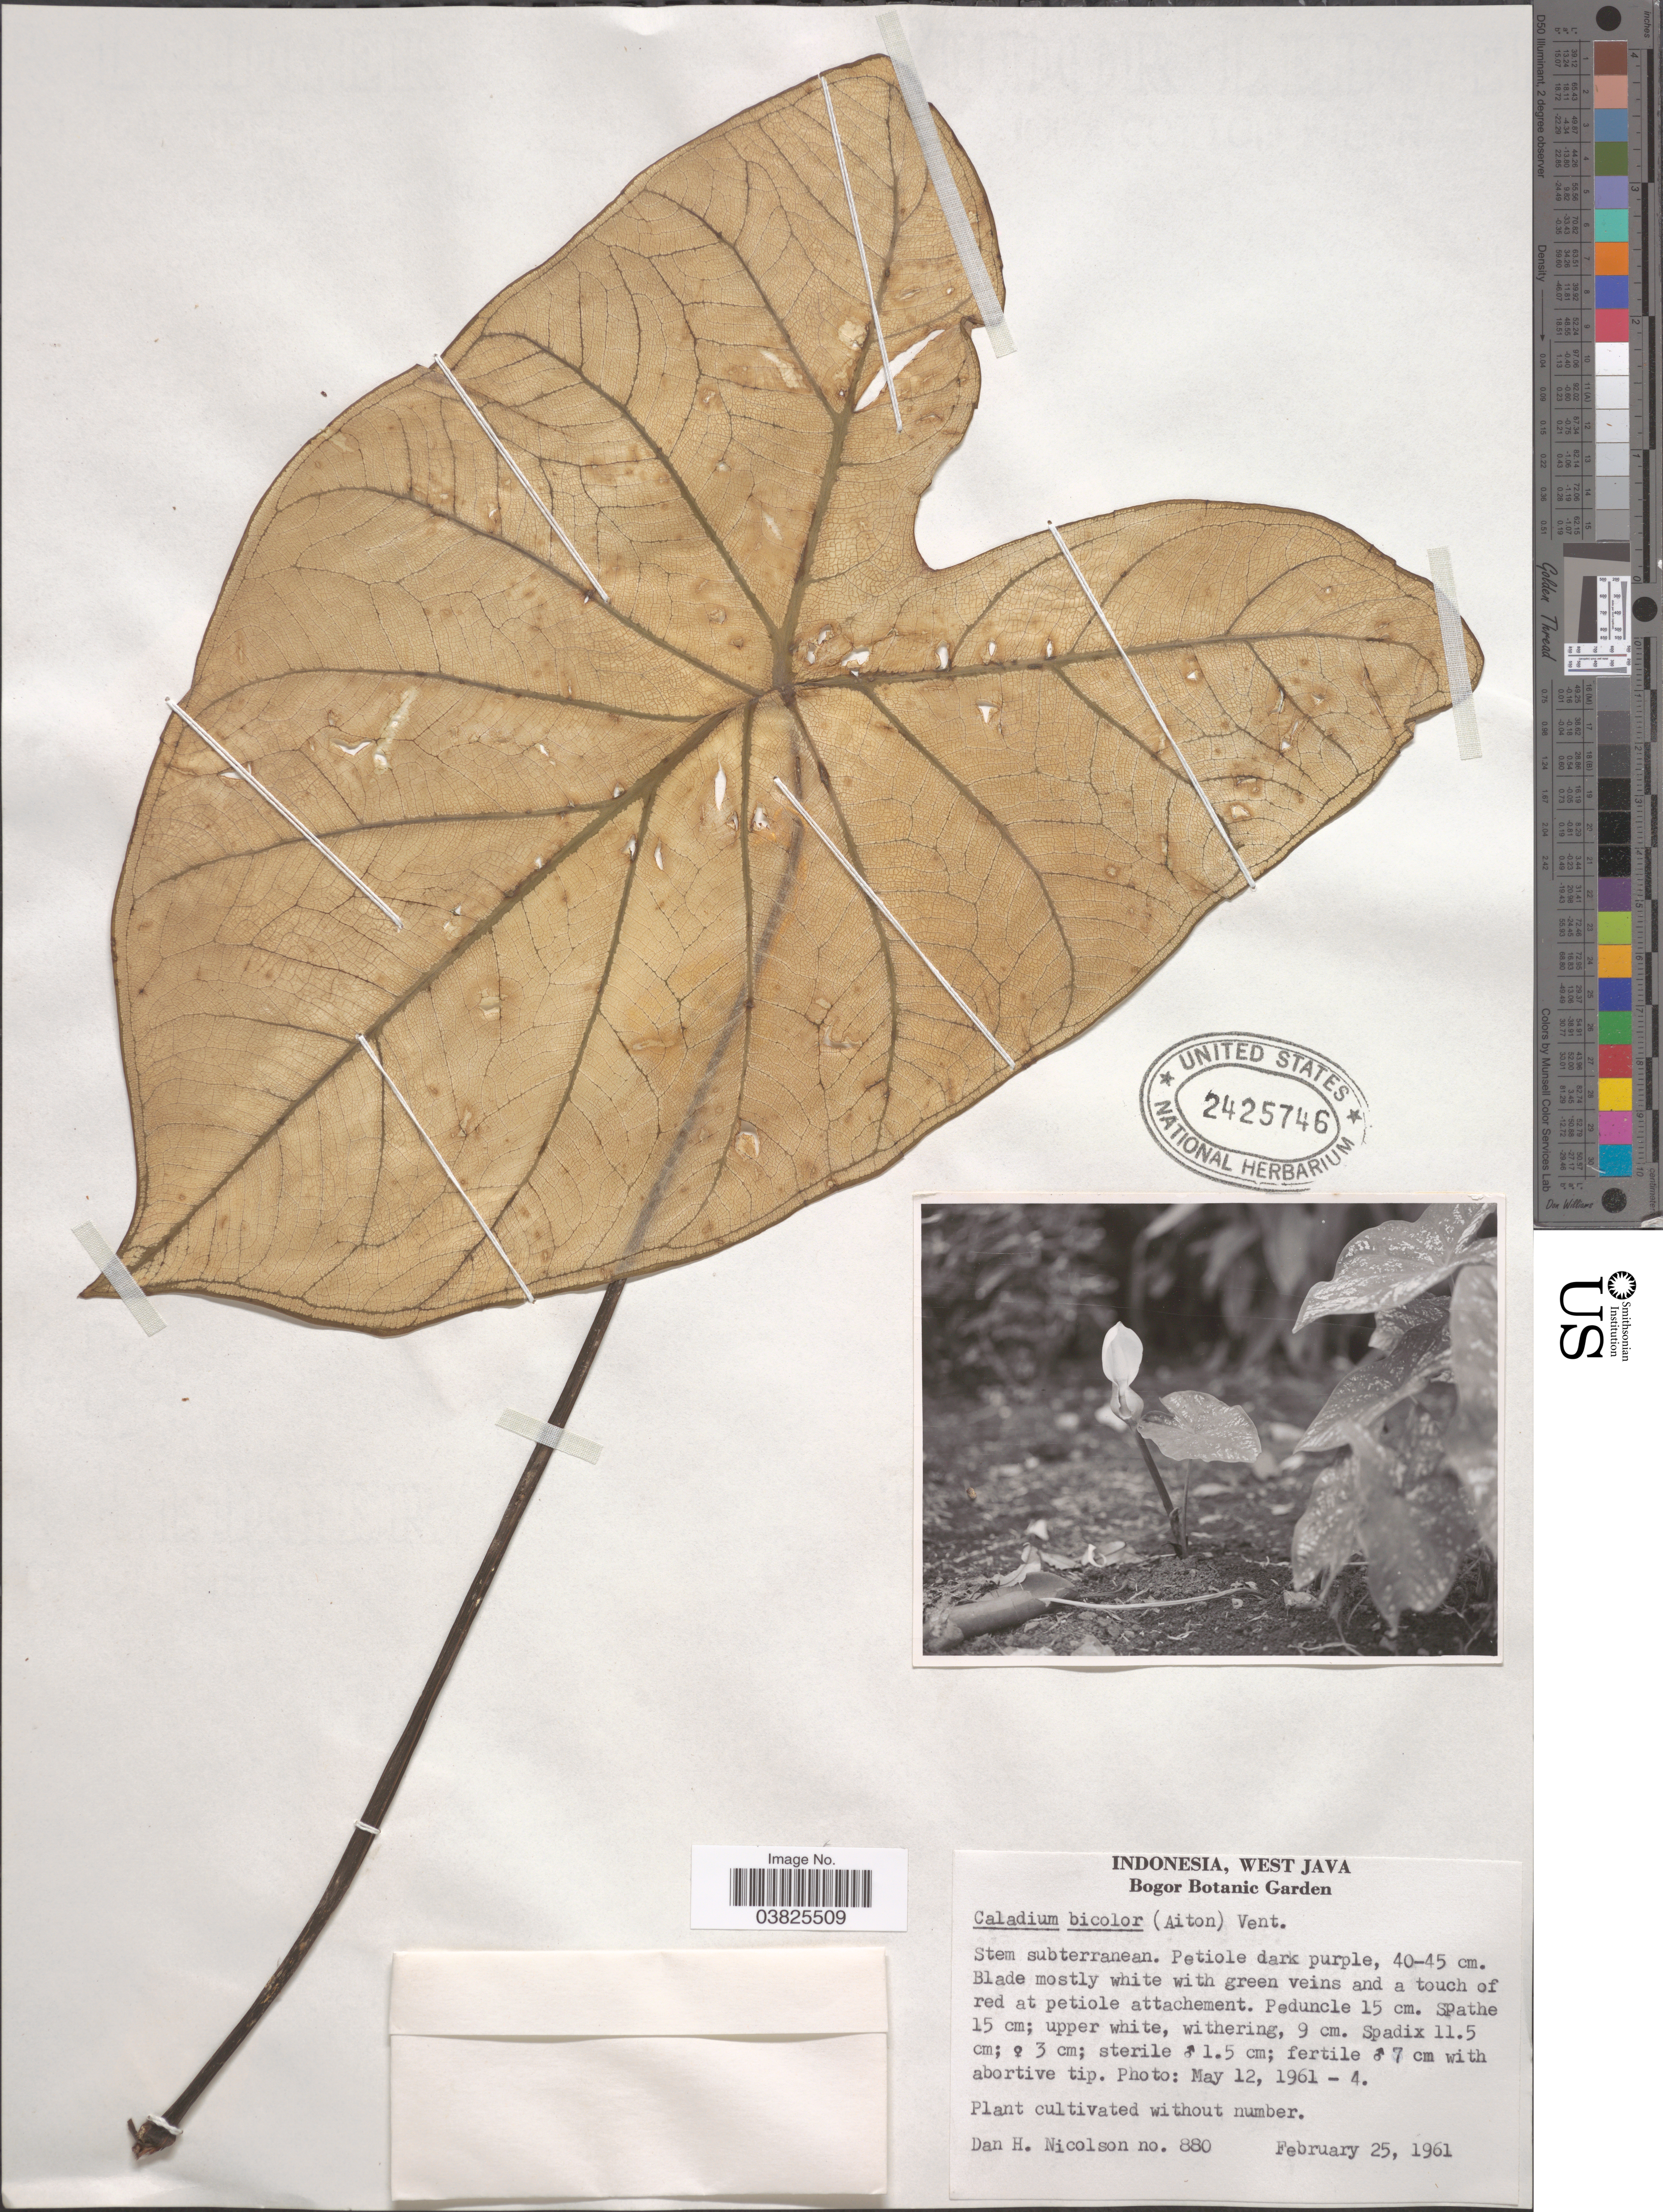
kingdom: Plantae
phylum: Tracheophyta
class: Liliopsida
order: Alismatales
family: Araceae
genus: Caladium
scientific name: Caladium bicolor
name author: (Aiton) Vent.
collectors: D. H. Nicolson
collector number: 880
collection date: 1961-02-25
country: Indonesia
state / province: Java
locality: West Java. Bogor Botanic Garden.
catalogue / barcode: US 2425746